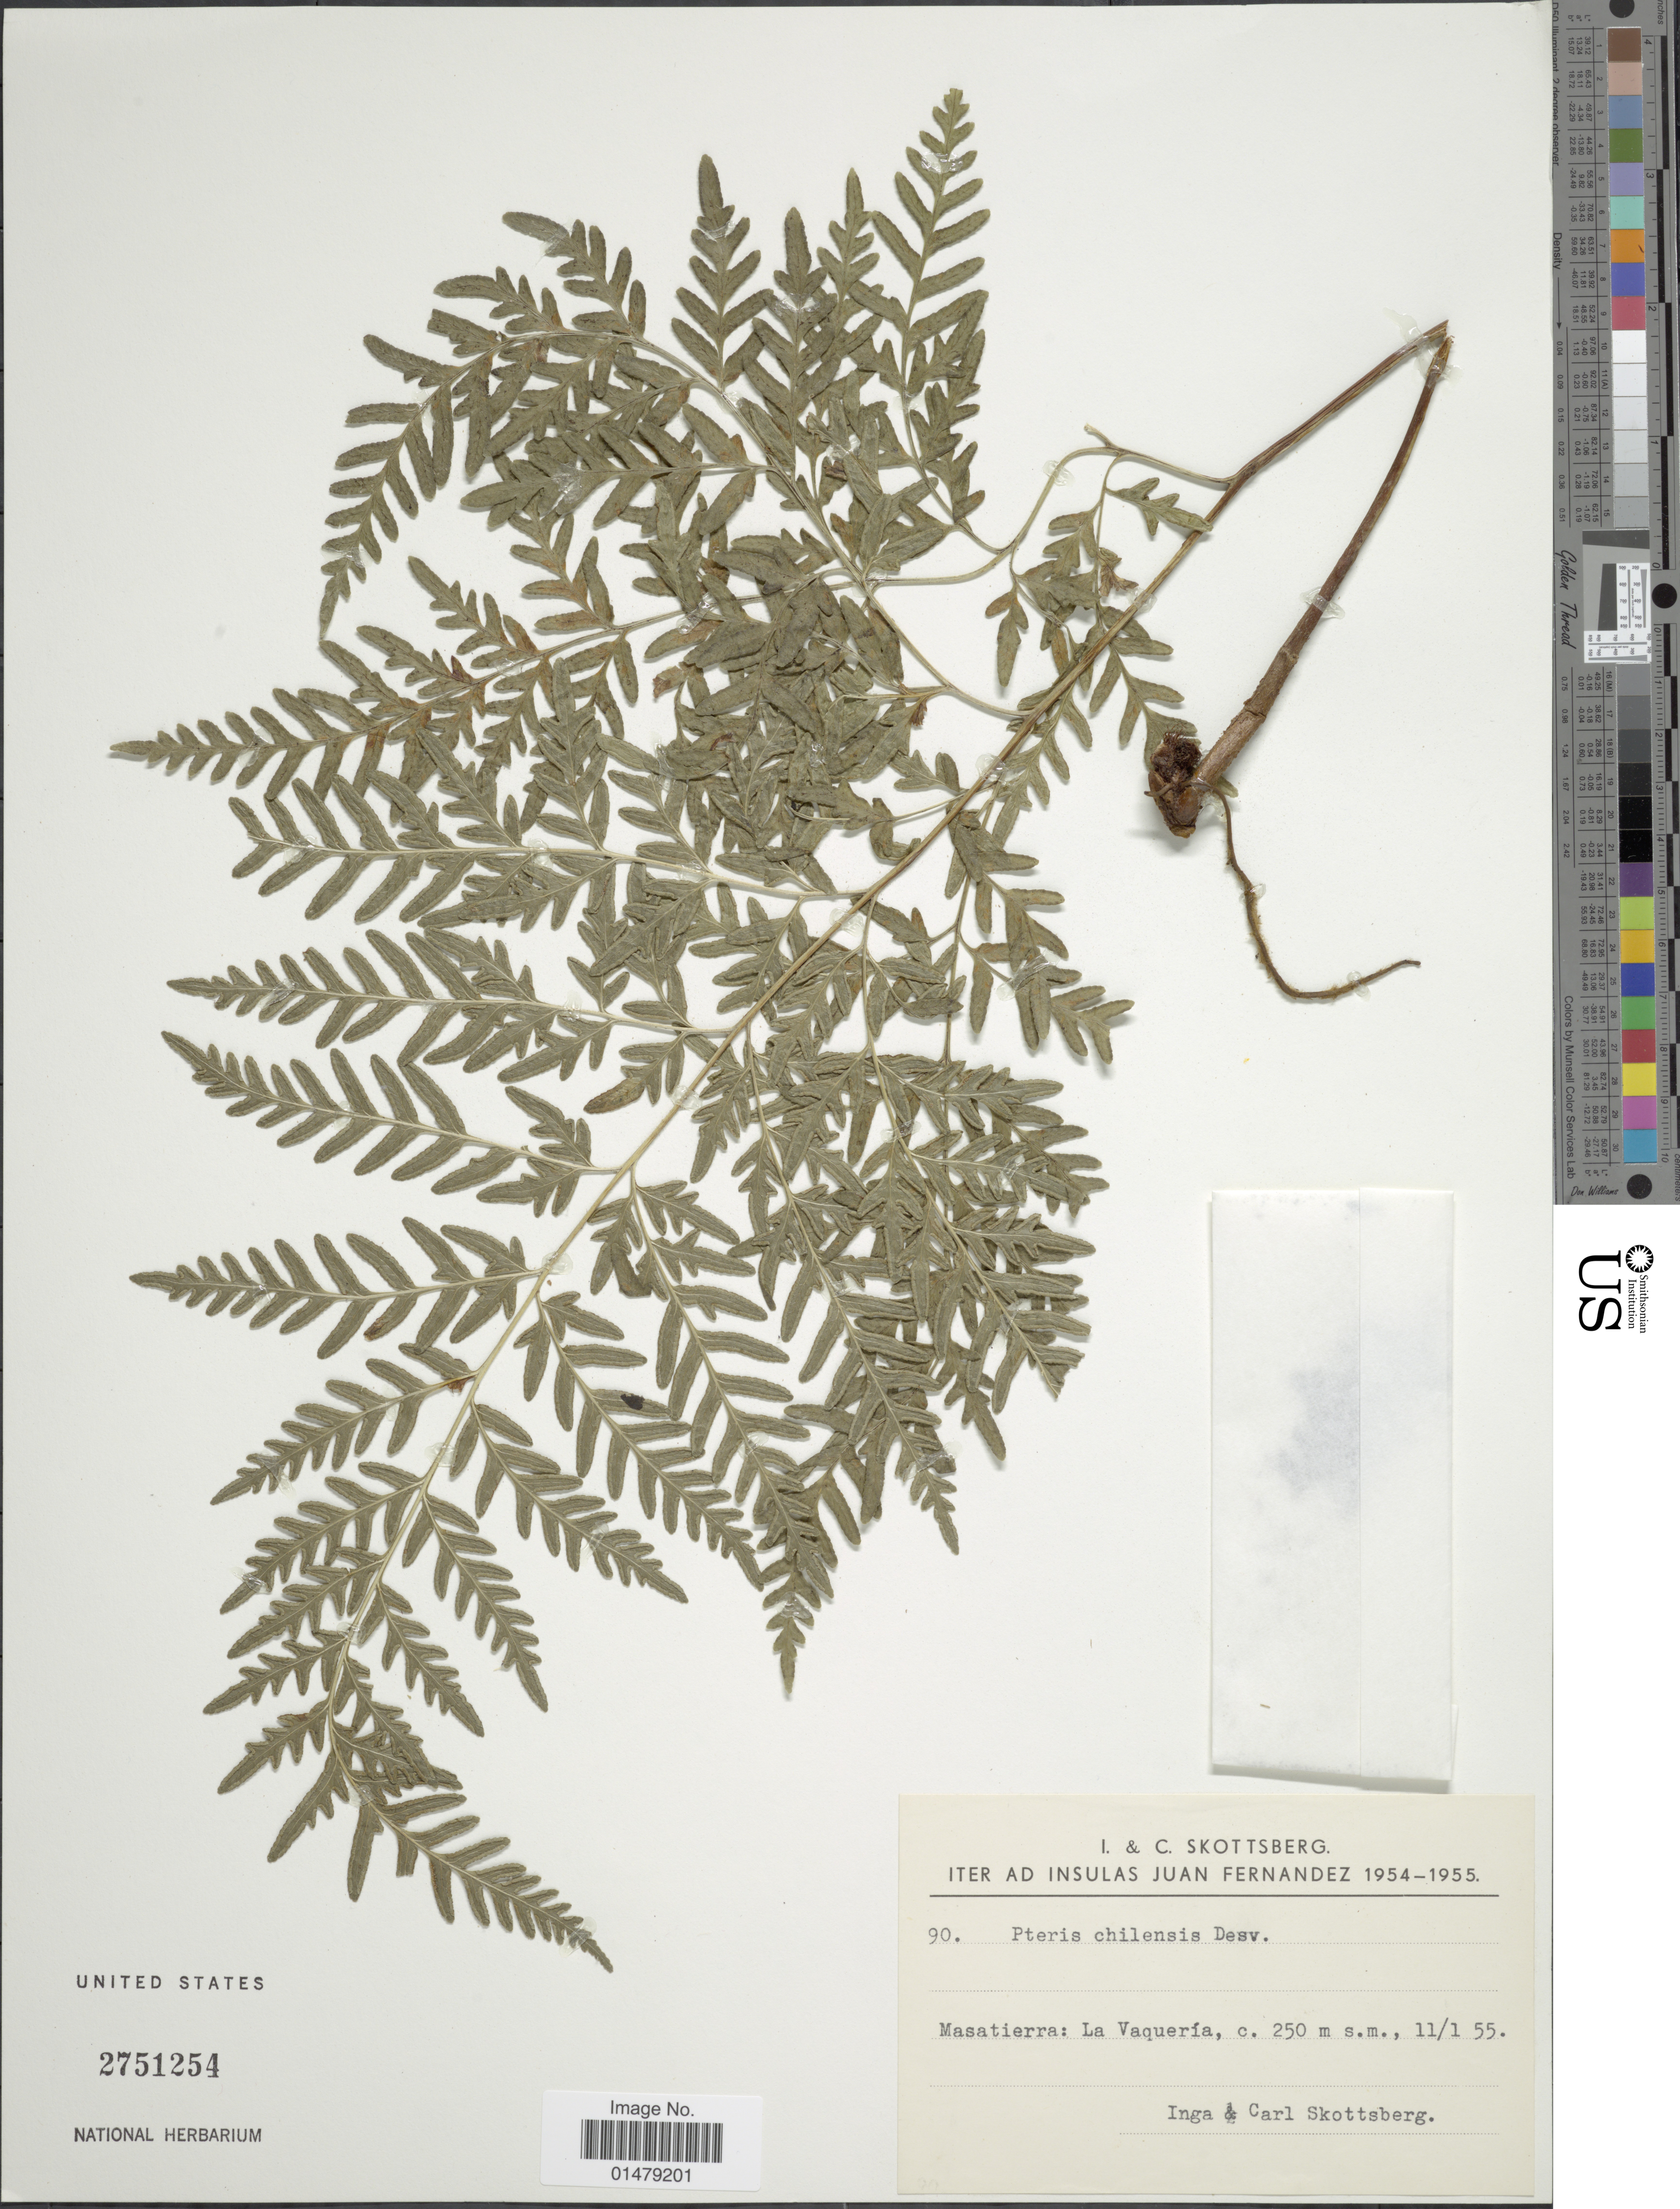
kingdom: Plantae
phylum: Tracheophyta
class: Polypodiopsida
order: Polypodiales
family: Pteridaceae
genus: Pteris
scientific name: Pteris chilensis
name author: Desv.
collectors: I. Skottsberg & C. Skottsberg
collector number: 90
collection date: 1955-01-11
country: Chile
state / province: Valparaíso (V)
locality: Iter ad insulas Juan Fernandez. Masatierra: Laq Vaqueria.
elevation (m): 250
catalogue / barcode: US 2751254